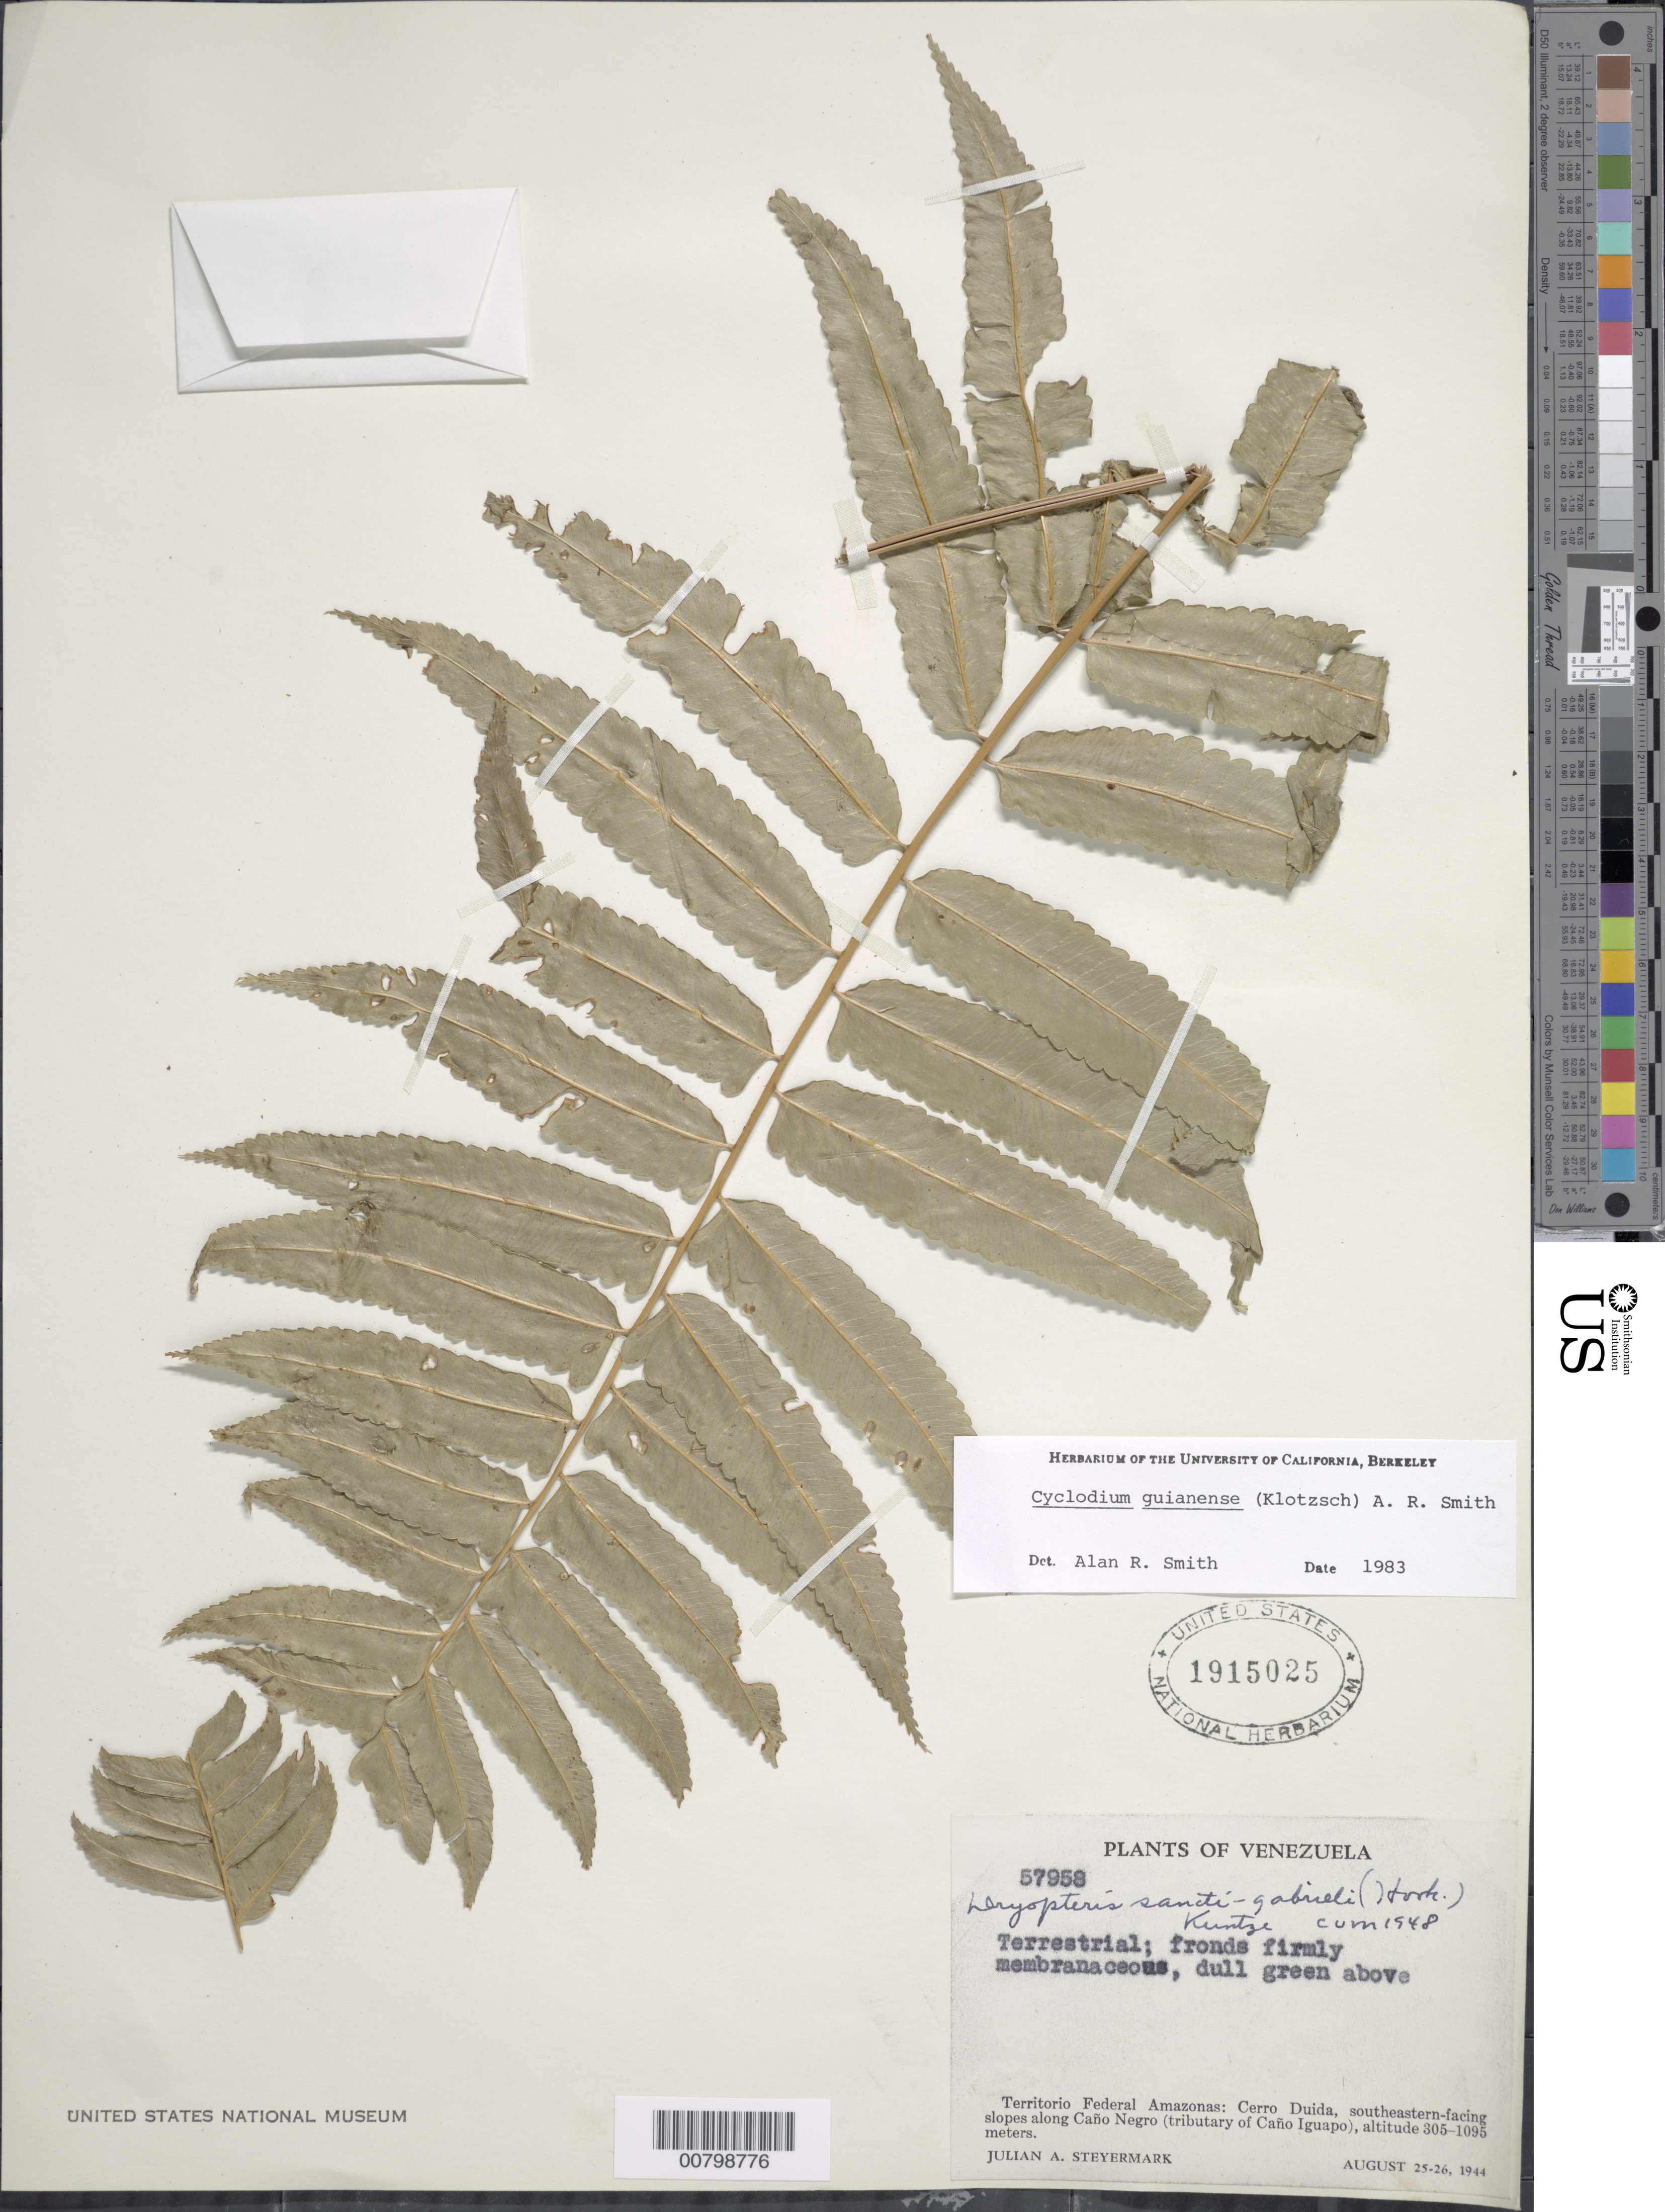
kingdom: Plantae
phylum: Tracheophyta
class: Polypodiopsida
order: Polypodiales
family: Dryopteridaceae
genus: Cyclodium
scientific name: Cyclodium guianense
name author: (Klotzsch) van der Werff ex L.D. Gómez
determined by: Smith, Alan R., (UC)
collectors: J. Steyermark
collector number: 57958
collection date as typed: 25-Aug-44 to 26-Aug-44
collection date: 1944-08-25/1944-08-26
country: Venezuela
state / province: Amazonas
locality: Cerro Duida, southeastern-facing slopes along Caño Negro (tributary of Caño Iguapo)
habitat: SE facing slopes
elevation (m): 305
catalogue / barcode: US 1915025